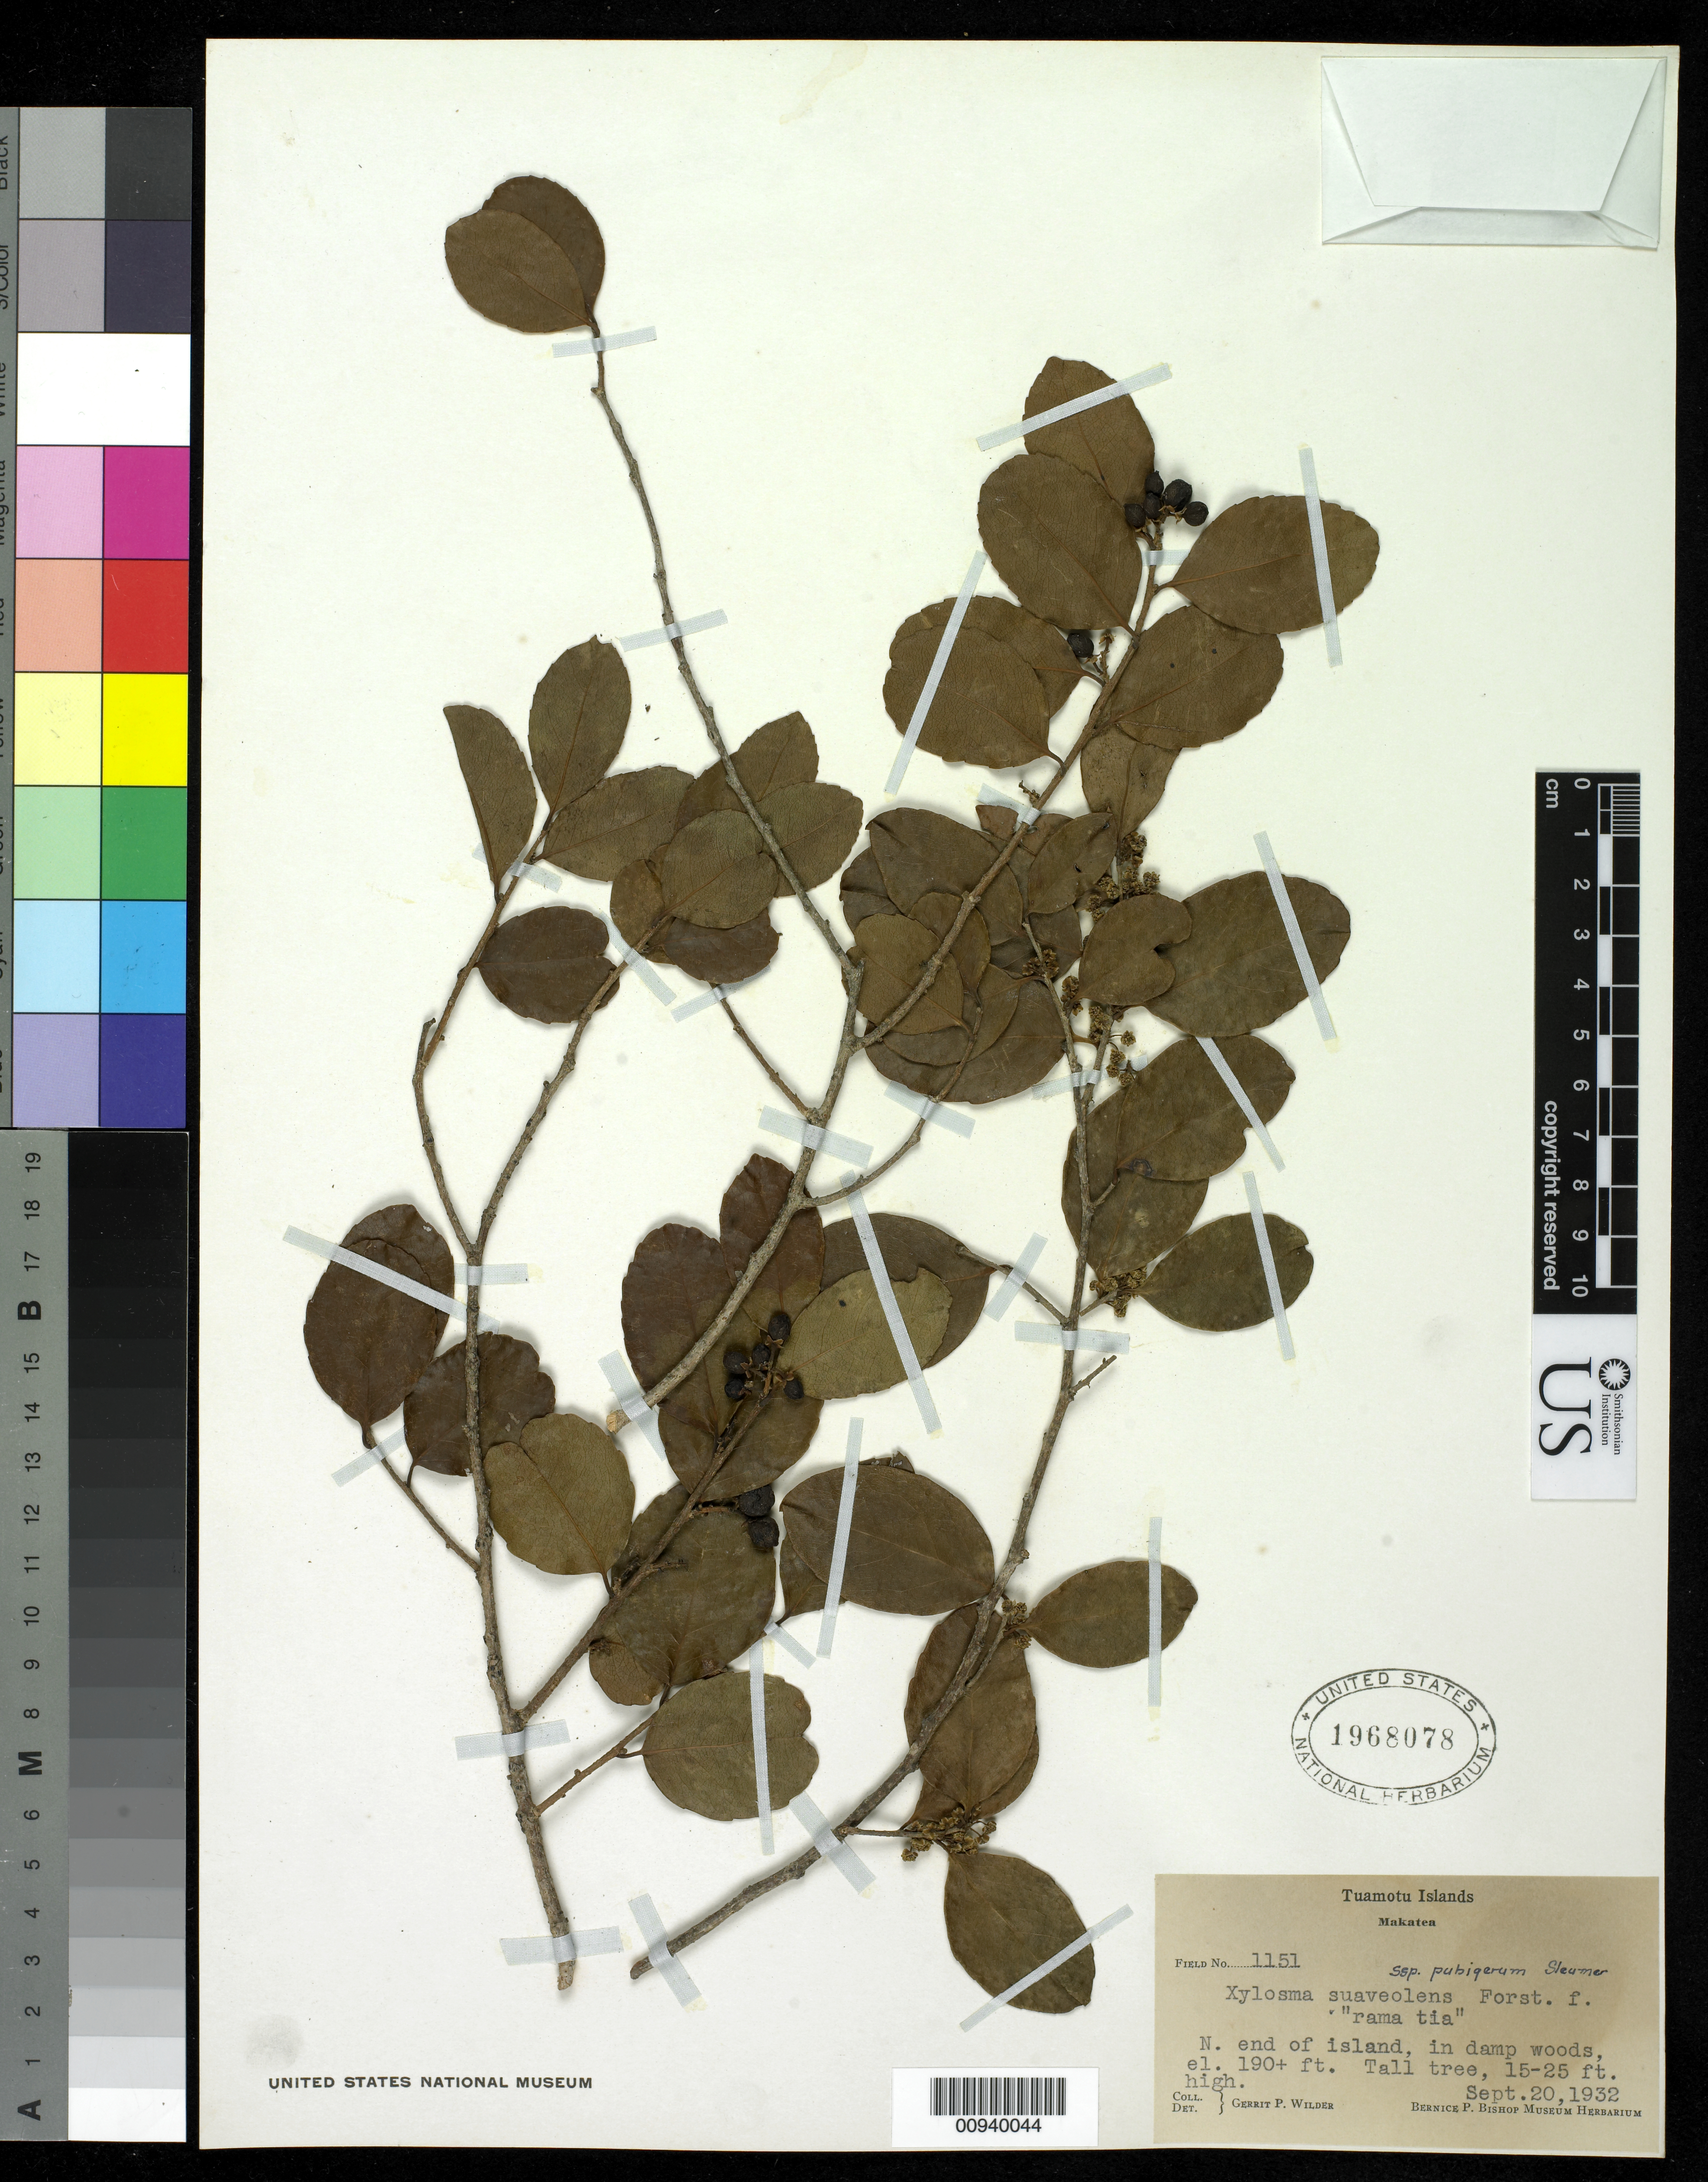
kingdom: Plantae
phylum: Tracheophyta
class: Magnoliopsida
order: Malpighiales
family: Salicaceae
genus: Xylosma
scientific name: Xylosma suaveolens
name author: G. Forst.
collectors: G. Wilder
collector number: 1151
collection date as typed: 20 Sep 1932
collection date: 1932-09-20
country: French Polynesia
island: Makatea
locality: N. end of island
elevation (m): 58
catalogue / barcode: US 1968078